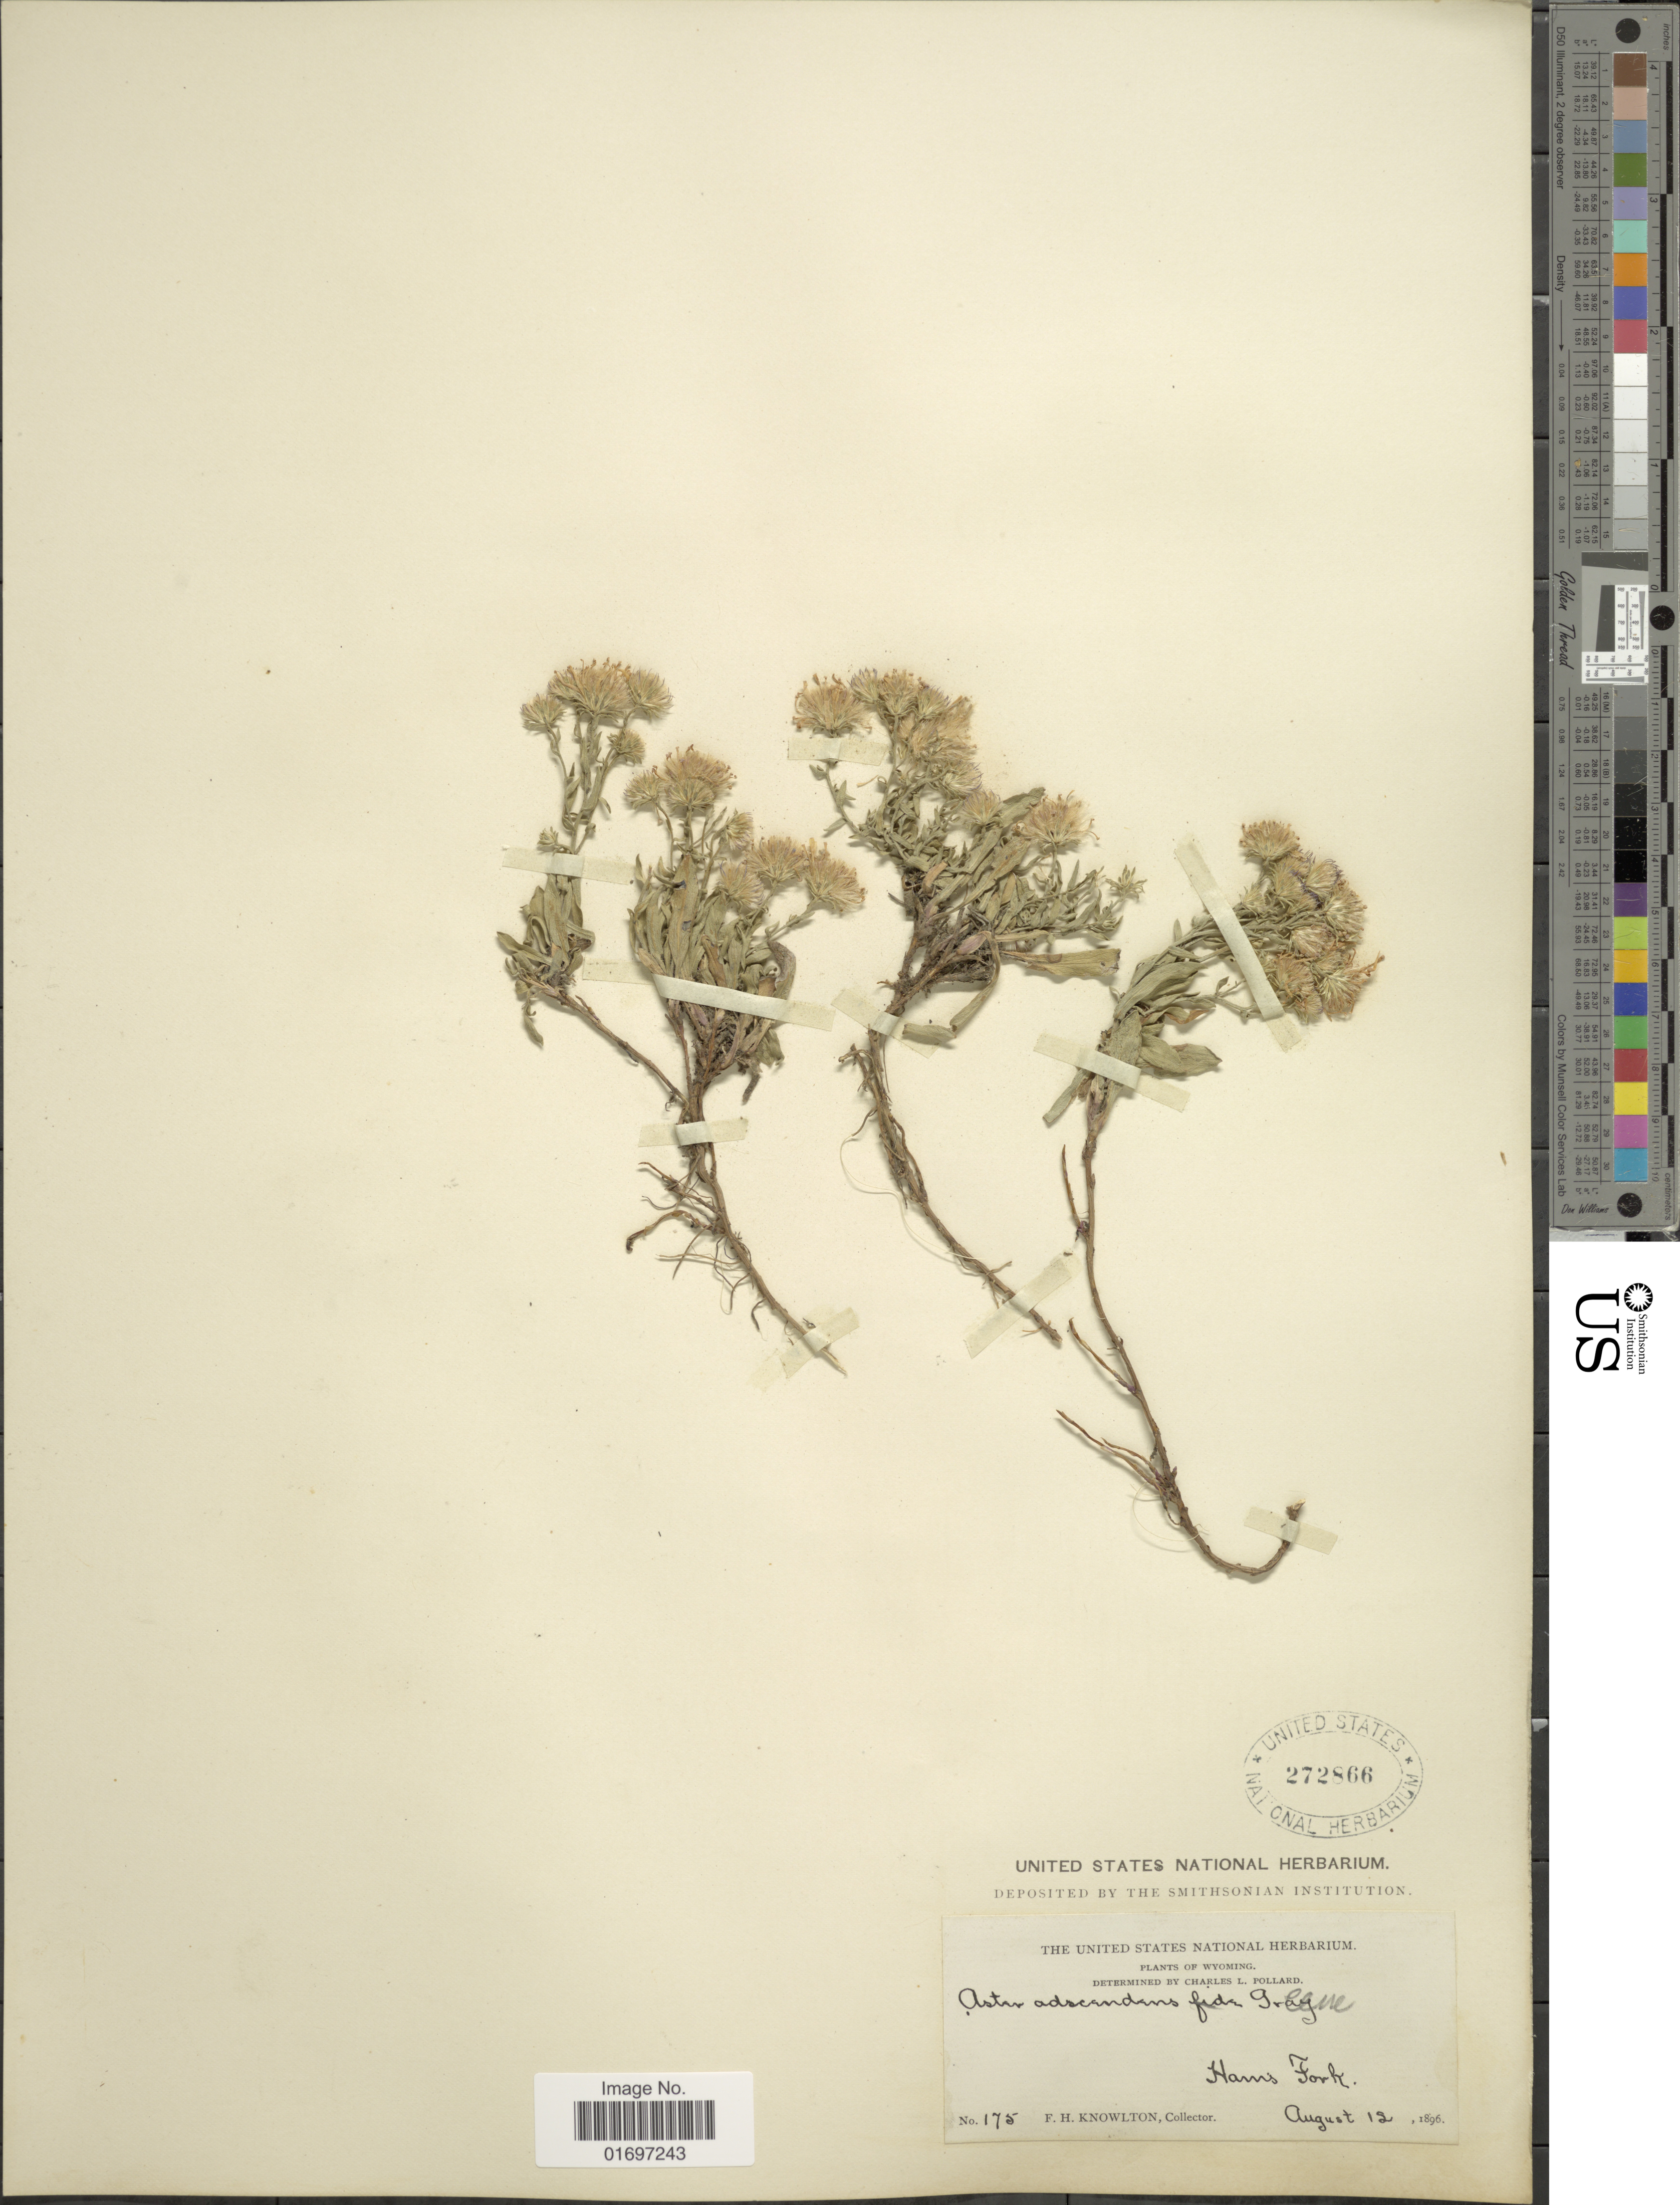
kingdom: Plantae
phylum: Tracheophyta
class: Magnoliopsida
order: Asterales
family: Asteraceae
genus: Symphyotrichum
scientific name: Symphyotrichum ascendens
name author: (Lindl.) G.L. Nesom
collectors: F. H. Knowlton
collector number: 175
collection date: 1896-08-12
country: United States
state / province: Wyoming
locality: Hams Fork.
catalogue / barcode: US 272866